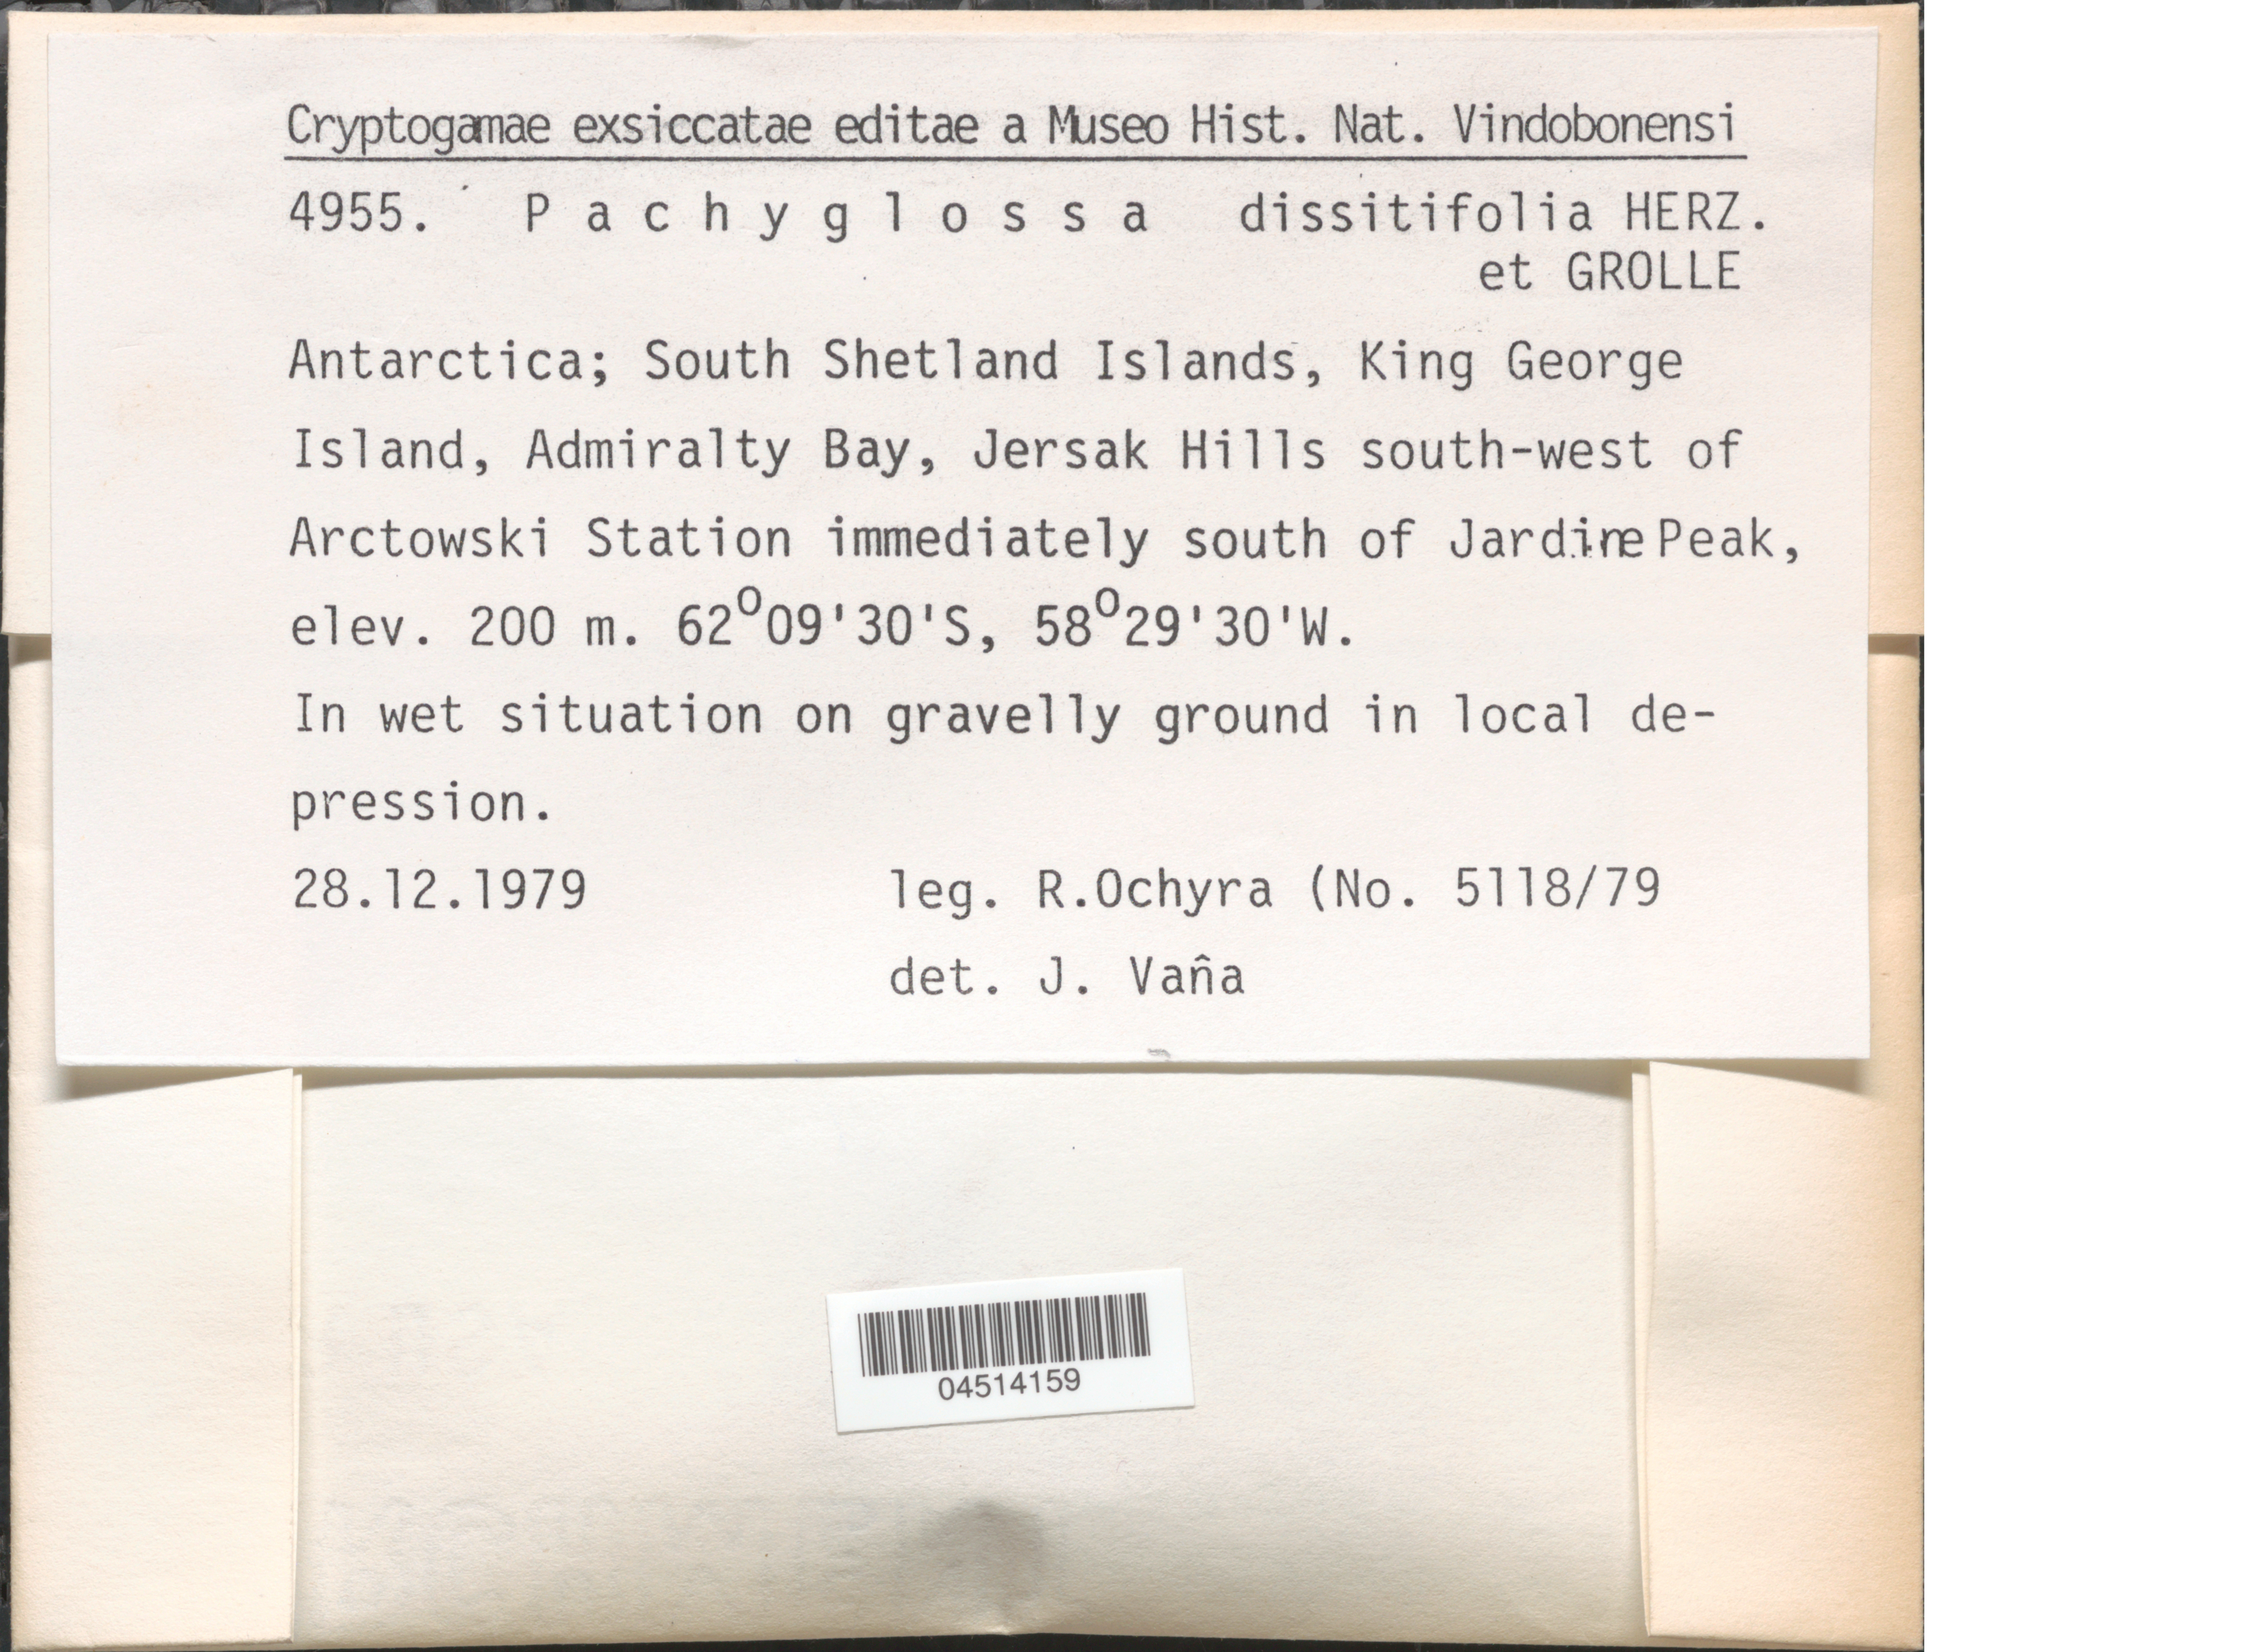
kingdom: Plantae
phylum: Marchantiophyta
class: Jungermanniopsida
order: Jungermanniales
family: Lophocoleaceae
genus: Pachyglossa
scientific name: Pachyglossa dissitifolia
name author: (Mitt.) Herzog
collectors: R. Ochyra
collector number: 5118/79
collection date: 1979-12-28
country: Antarctica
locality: South Shetland Islands, King George Island, Admiralty Bay, Jersak Hills south-west of Arctowski Station immediately south of Jardine Peak.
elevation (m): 200